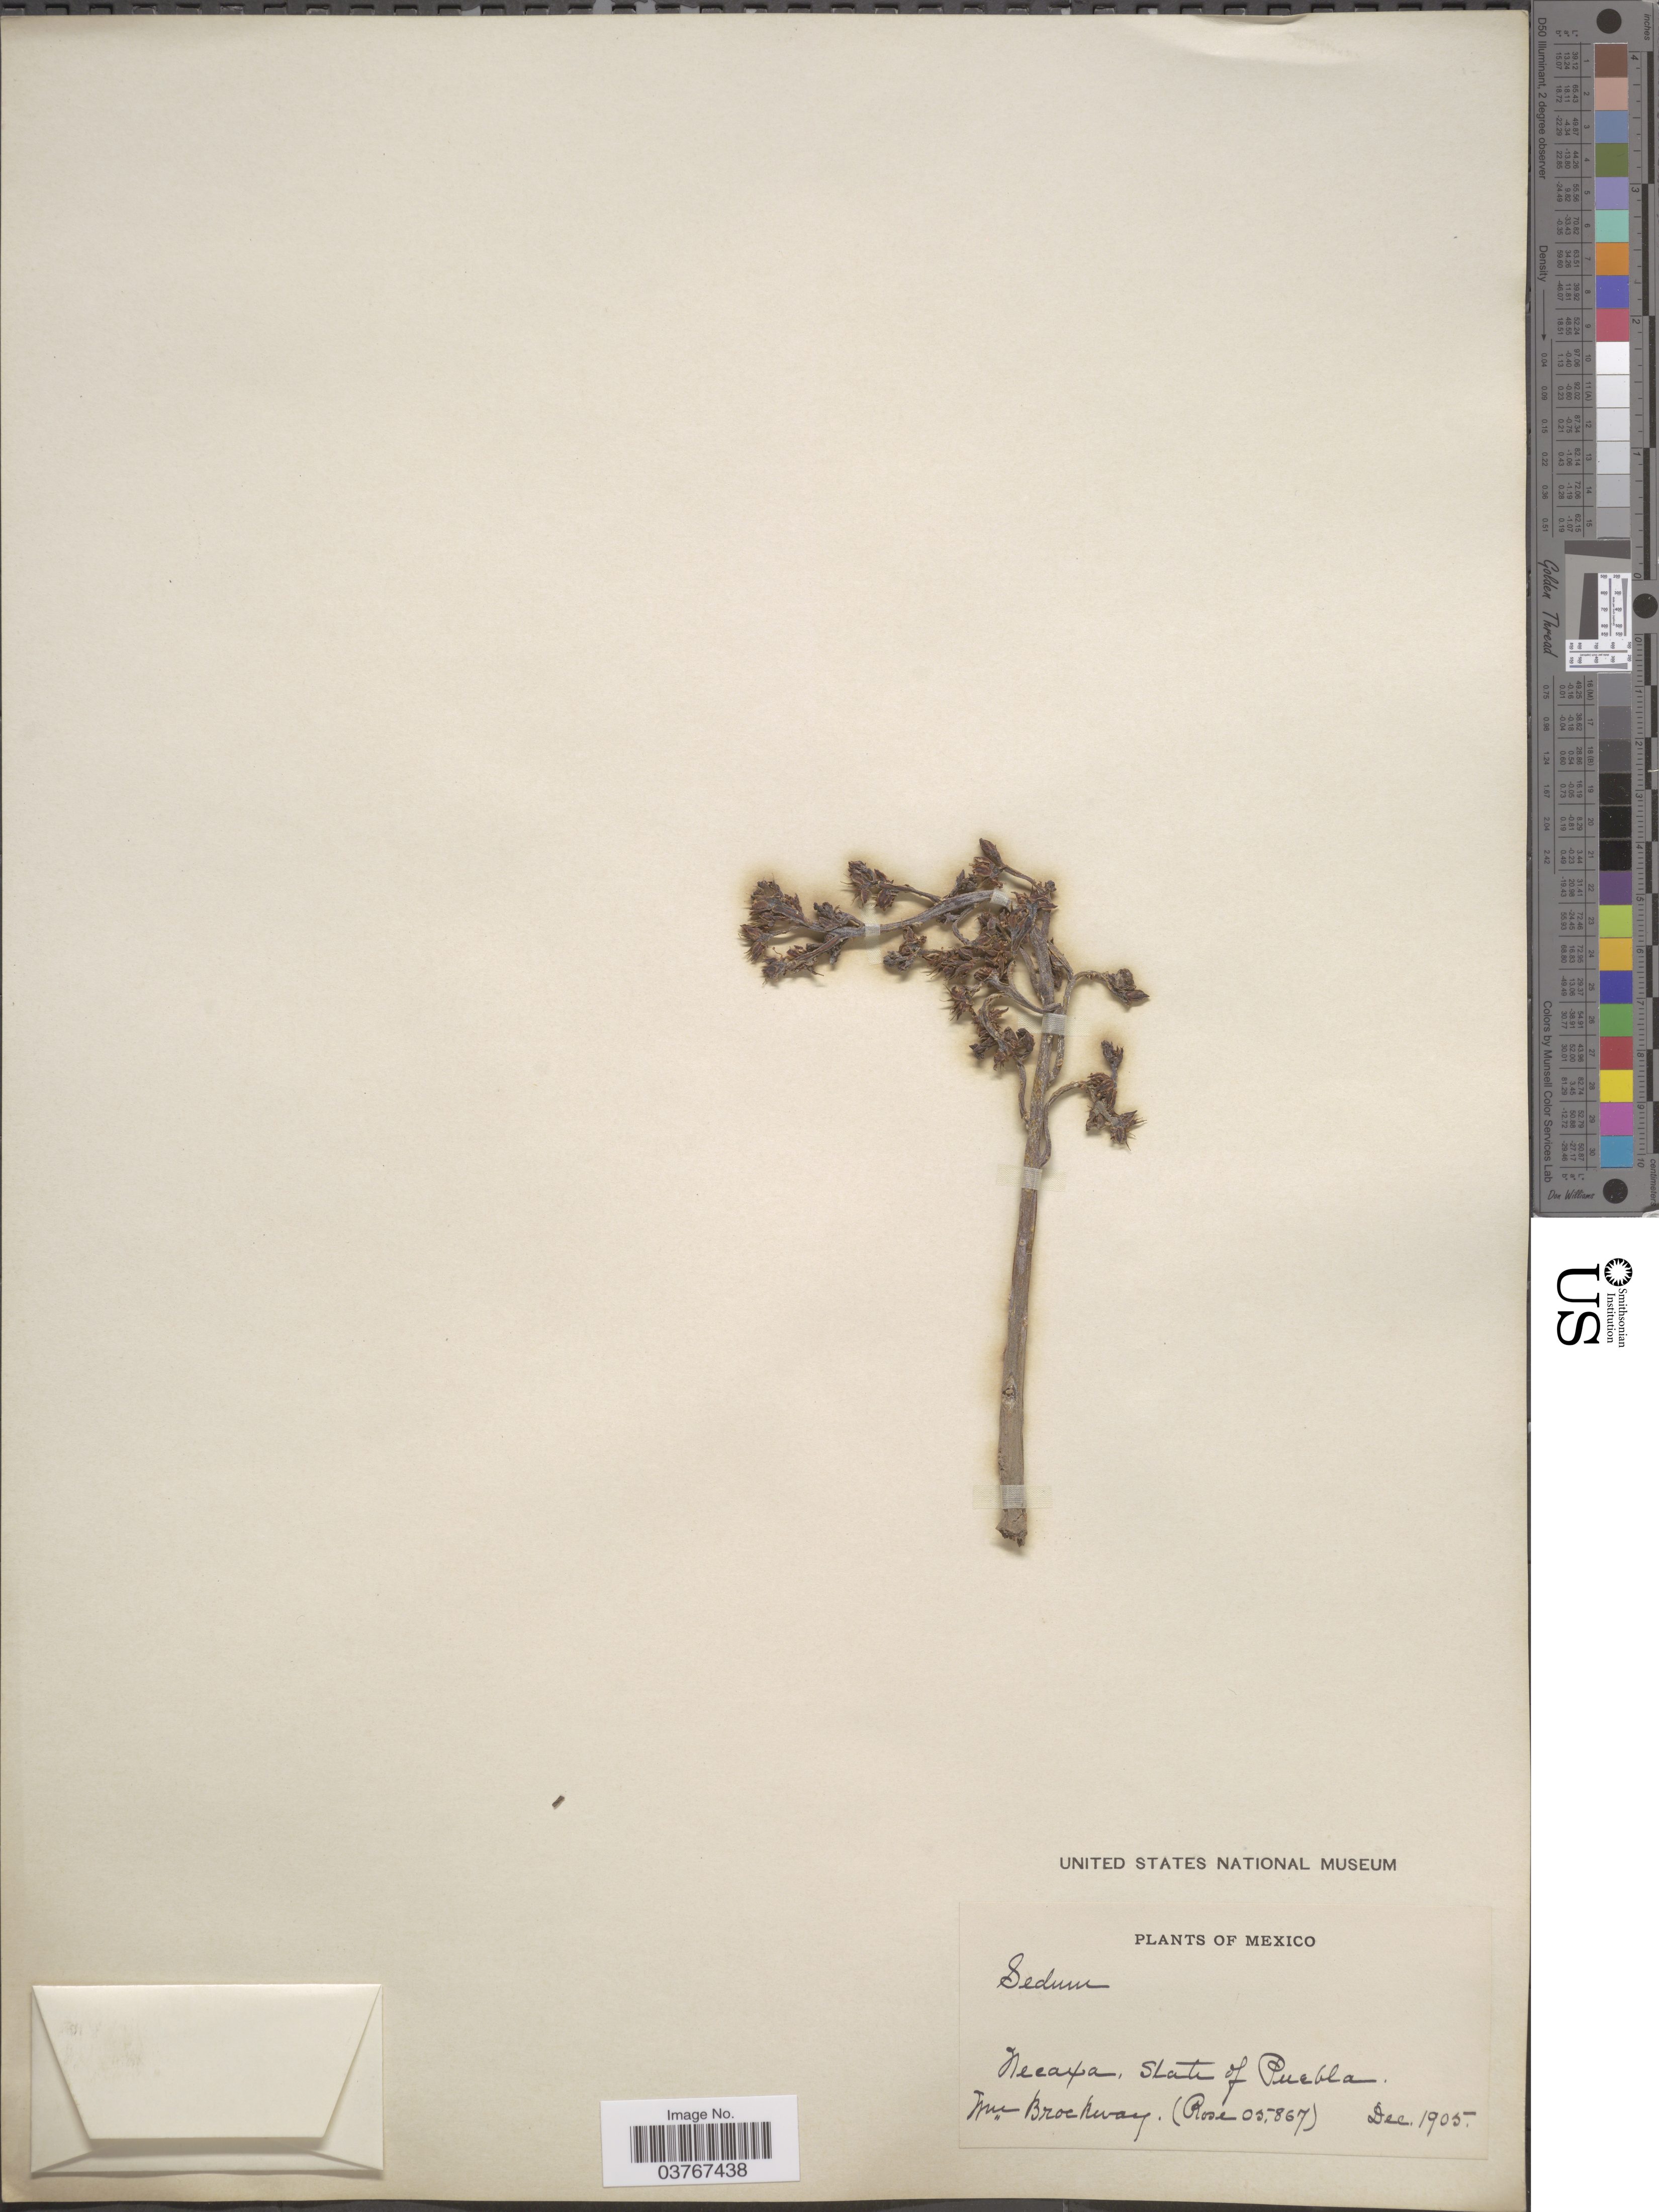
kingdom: Plantae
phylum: Tracheophyta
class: Magnoliopsida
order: Saxifragales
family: Crassulaceae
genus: Sedum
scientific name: Sedum sp.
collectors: W. Brockway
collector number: Rose05867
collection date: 1905-12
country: Mexico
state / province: Puebla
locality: Necaxa.